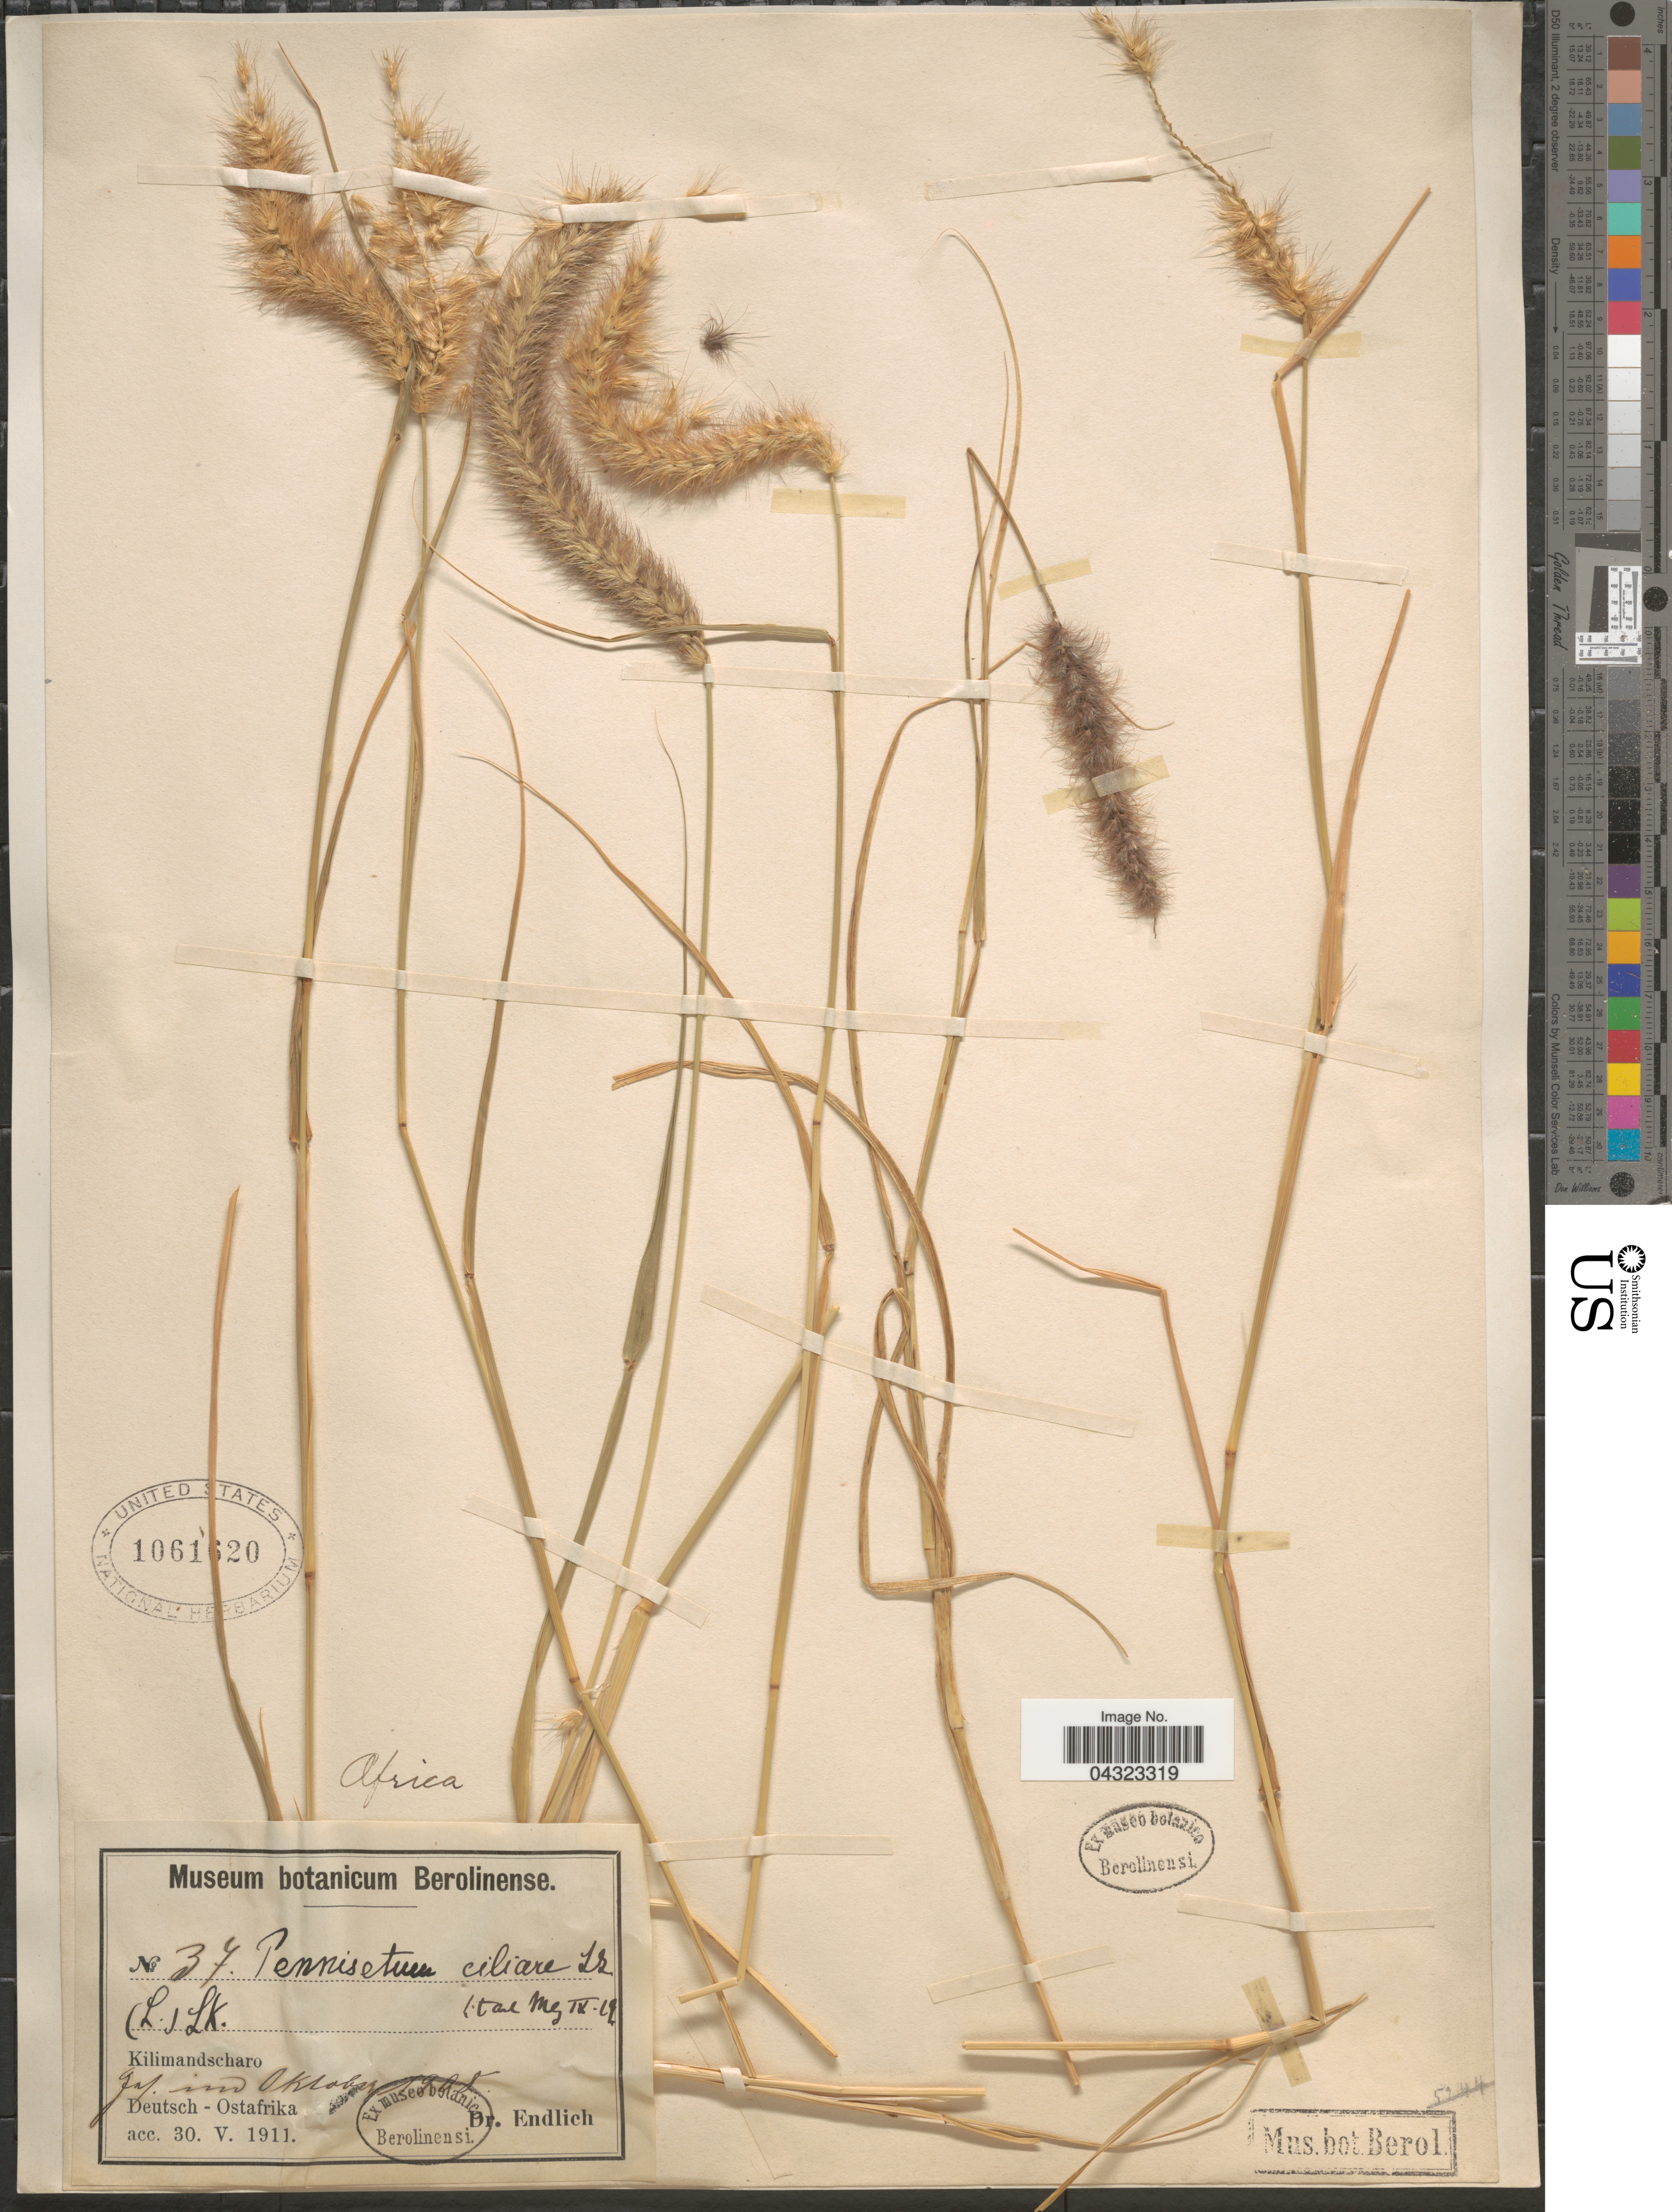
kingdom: Plantae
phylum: Tracheophyta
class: Liliopsida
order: Poales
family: Poaceae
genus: Cenchrus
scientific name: Cenchrus ciliaris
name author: L.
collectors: Endlich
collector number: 37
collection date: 1908-10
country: Tanzania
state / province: Kilimanjaro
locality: Kilimandscharo. Deutsch-Ostafrika.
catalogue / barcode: US 1061620